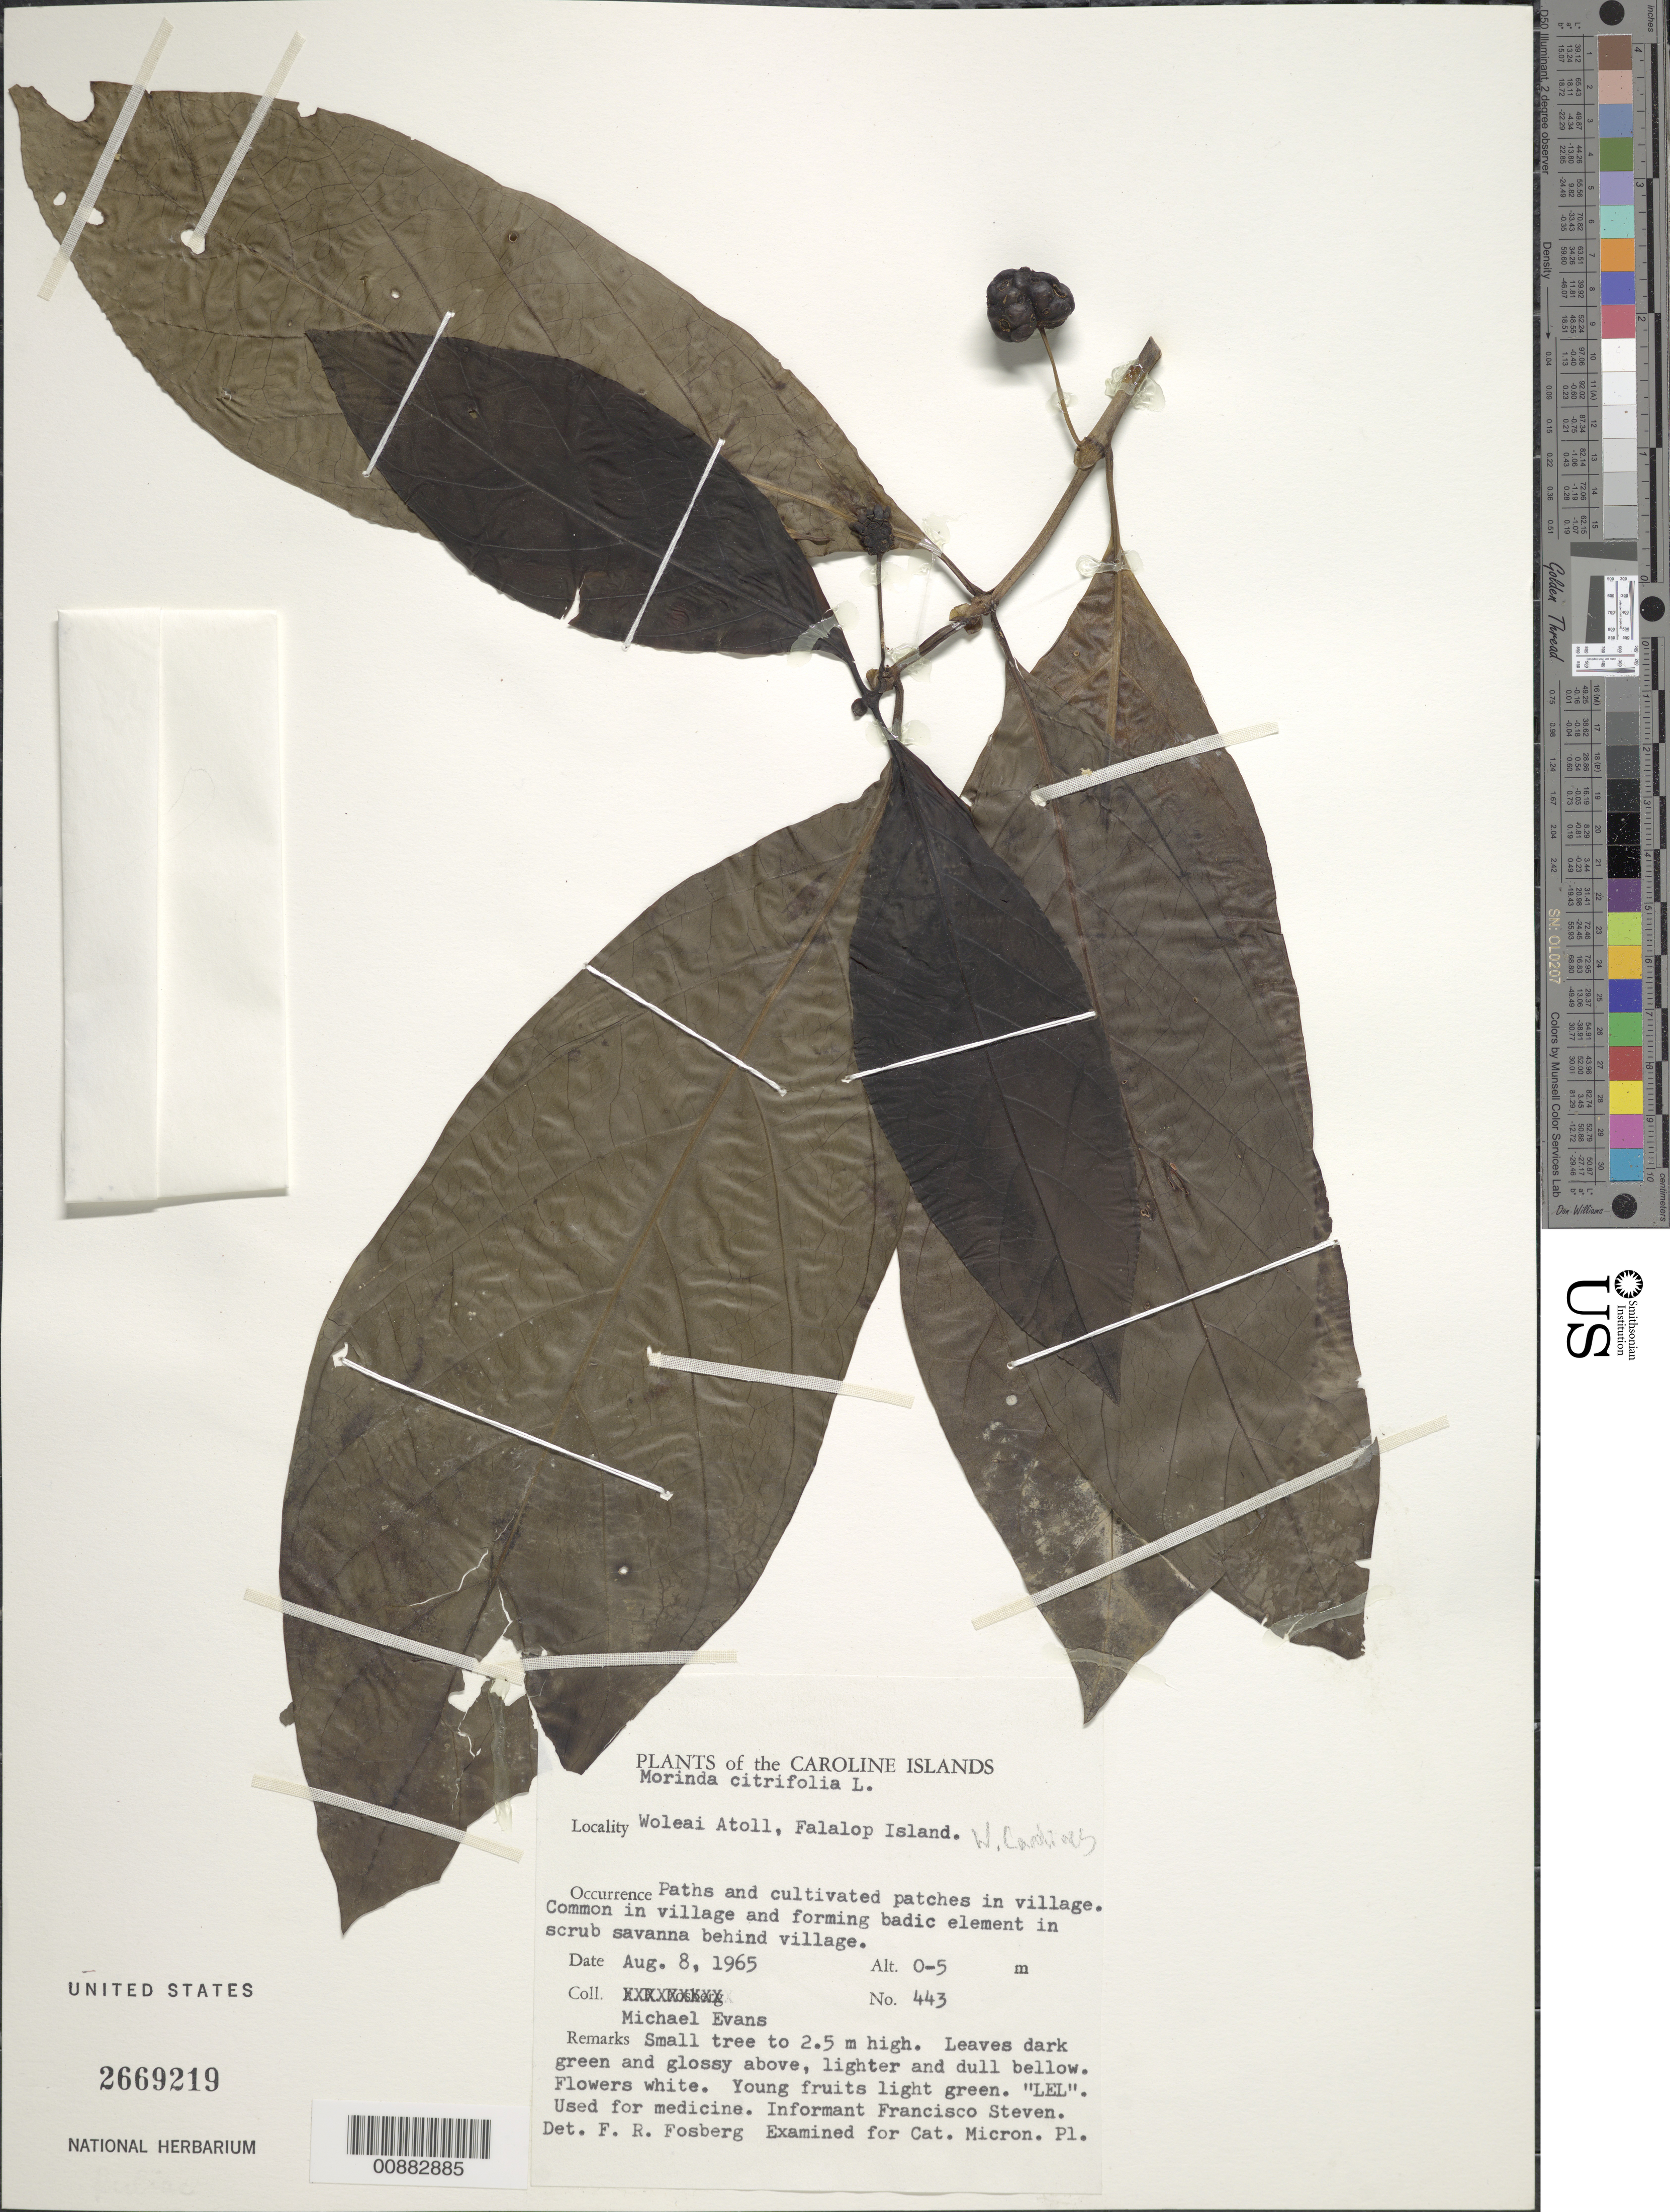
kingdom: Plantae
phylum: Tracheophyta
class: Magnoliopsida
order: Gentianales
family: Rubiaceae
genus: Morinda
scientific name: Morinda citrifolia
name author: L.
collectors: M. Evans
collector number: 443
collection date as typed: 08 Aug 1965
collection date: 1965-08-08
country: Micronesia, Federated States of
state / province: Yap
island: Woleai Atoll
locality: Falalop Islet.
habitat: Paths and cultivated patches in village. Common in village and forming badic element in scrub savanna behind village.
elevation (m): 0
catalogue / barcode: US 2669219